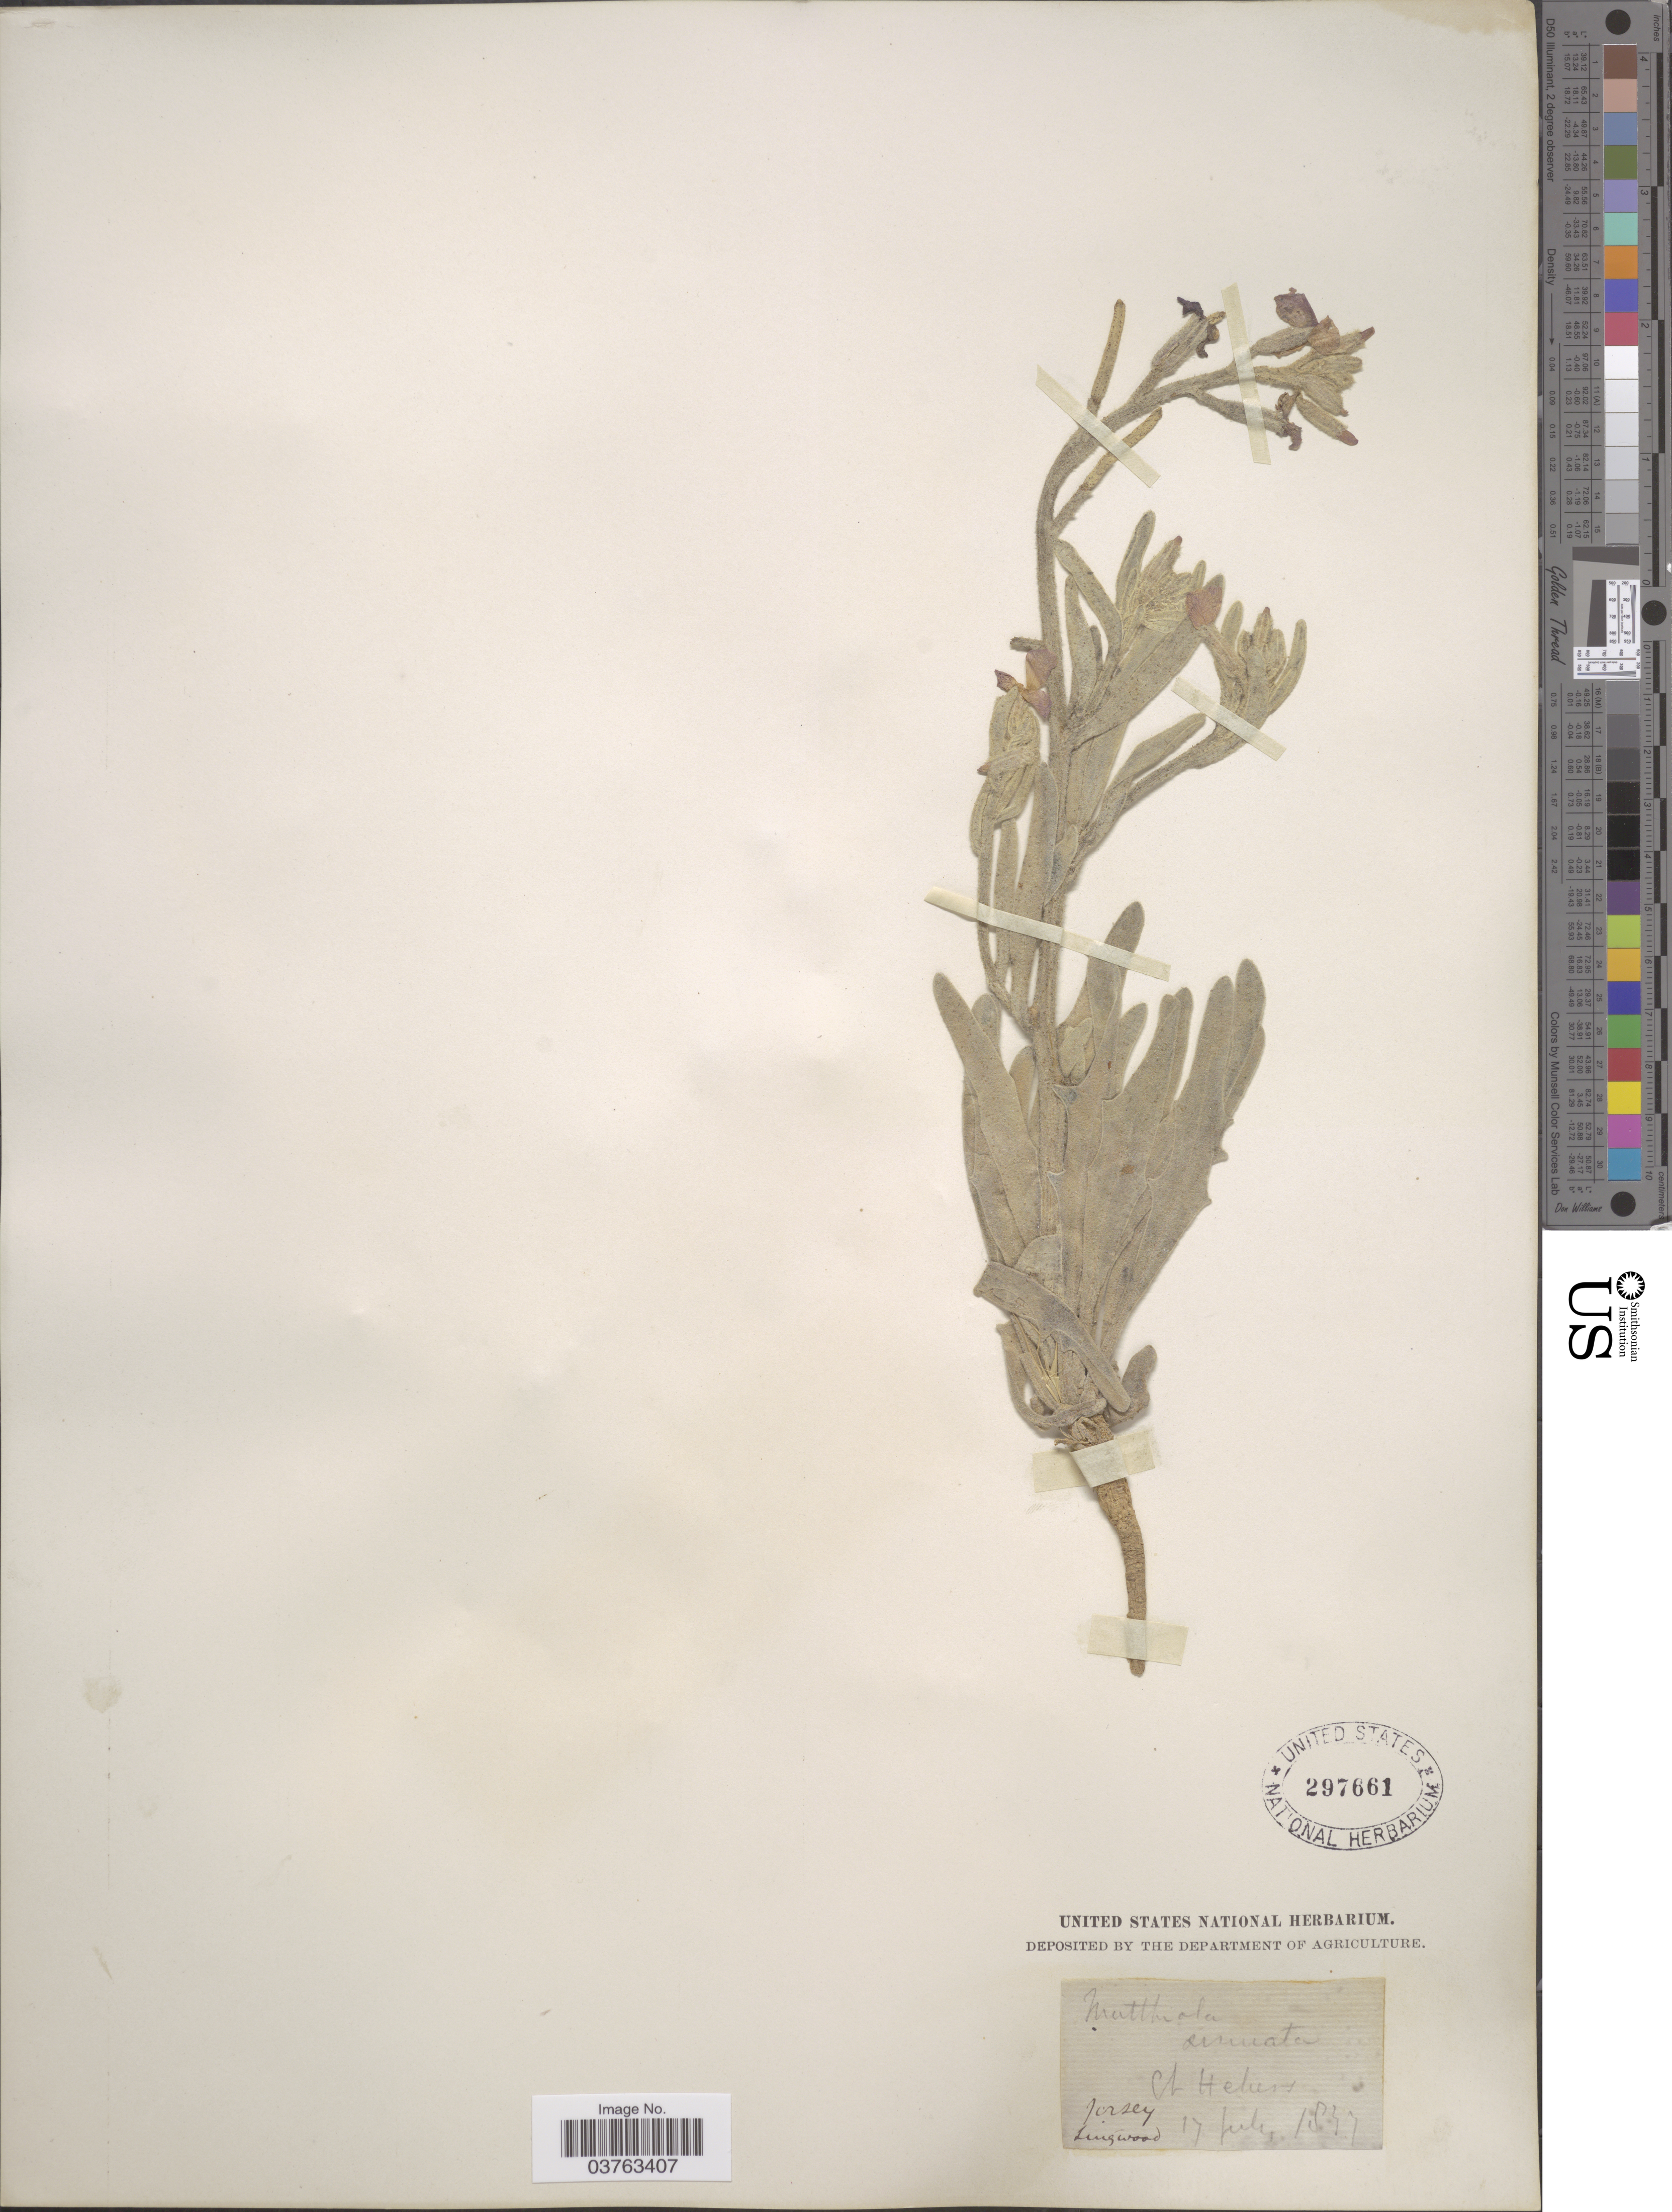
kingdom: Plantae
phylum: Tracheophyta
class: Magnoliopsida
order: Brassicales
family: Brassicaceae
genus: Matthiola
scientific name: Matthiola sinuata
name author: W.T. Aiton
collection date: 1847-07-17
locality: Jersey, Livingwood.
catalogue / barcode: US 297661